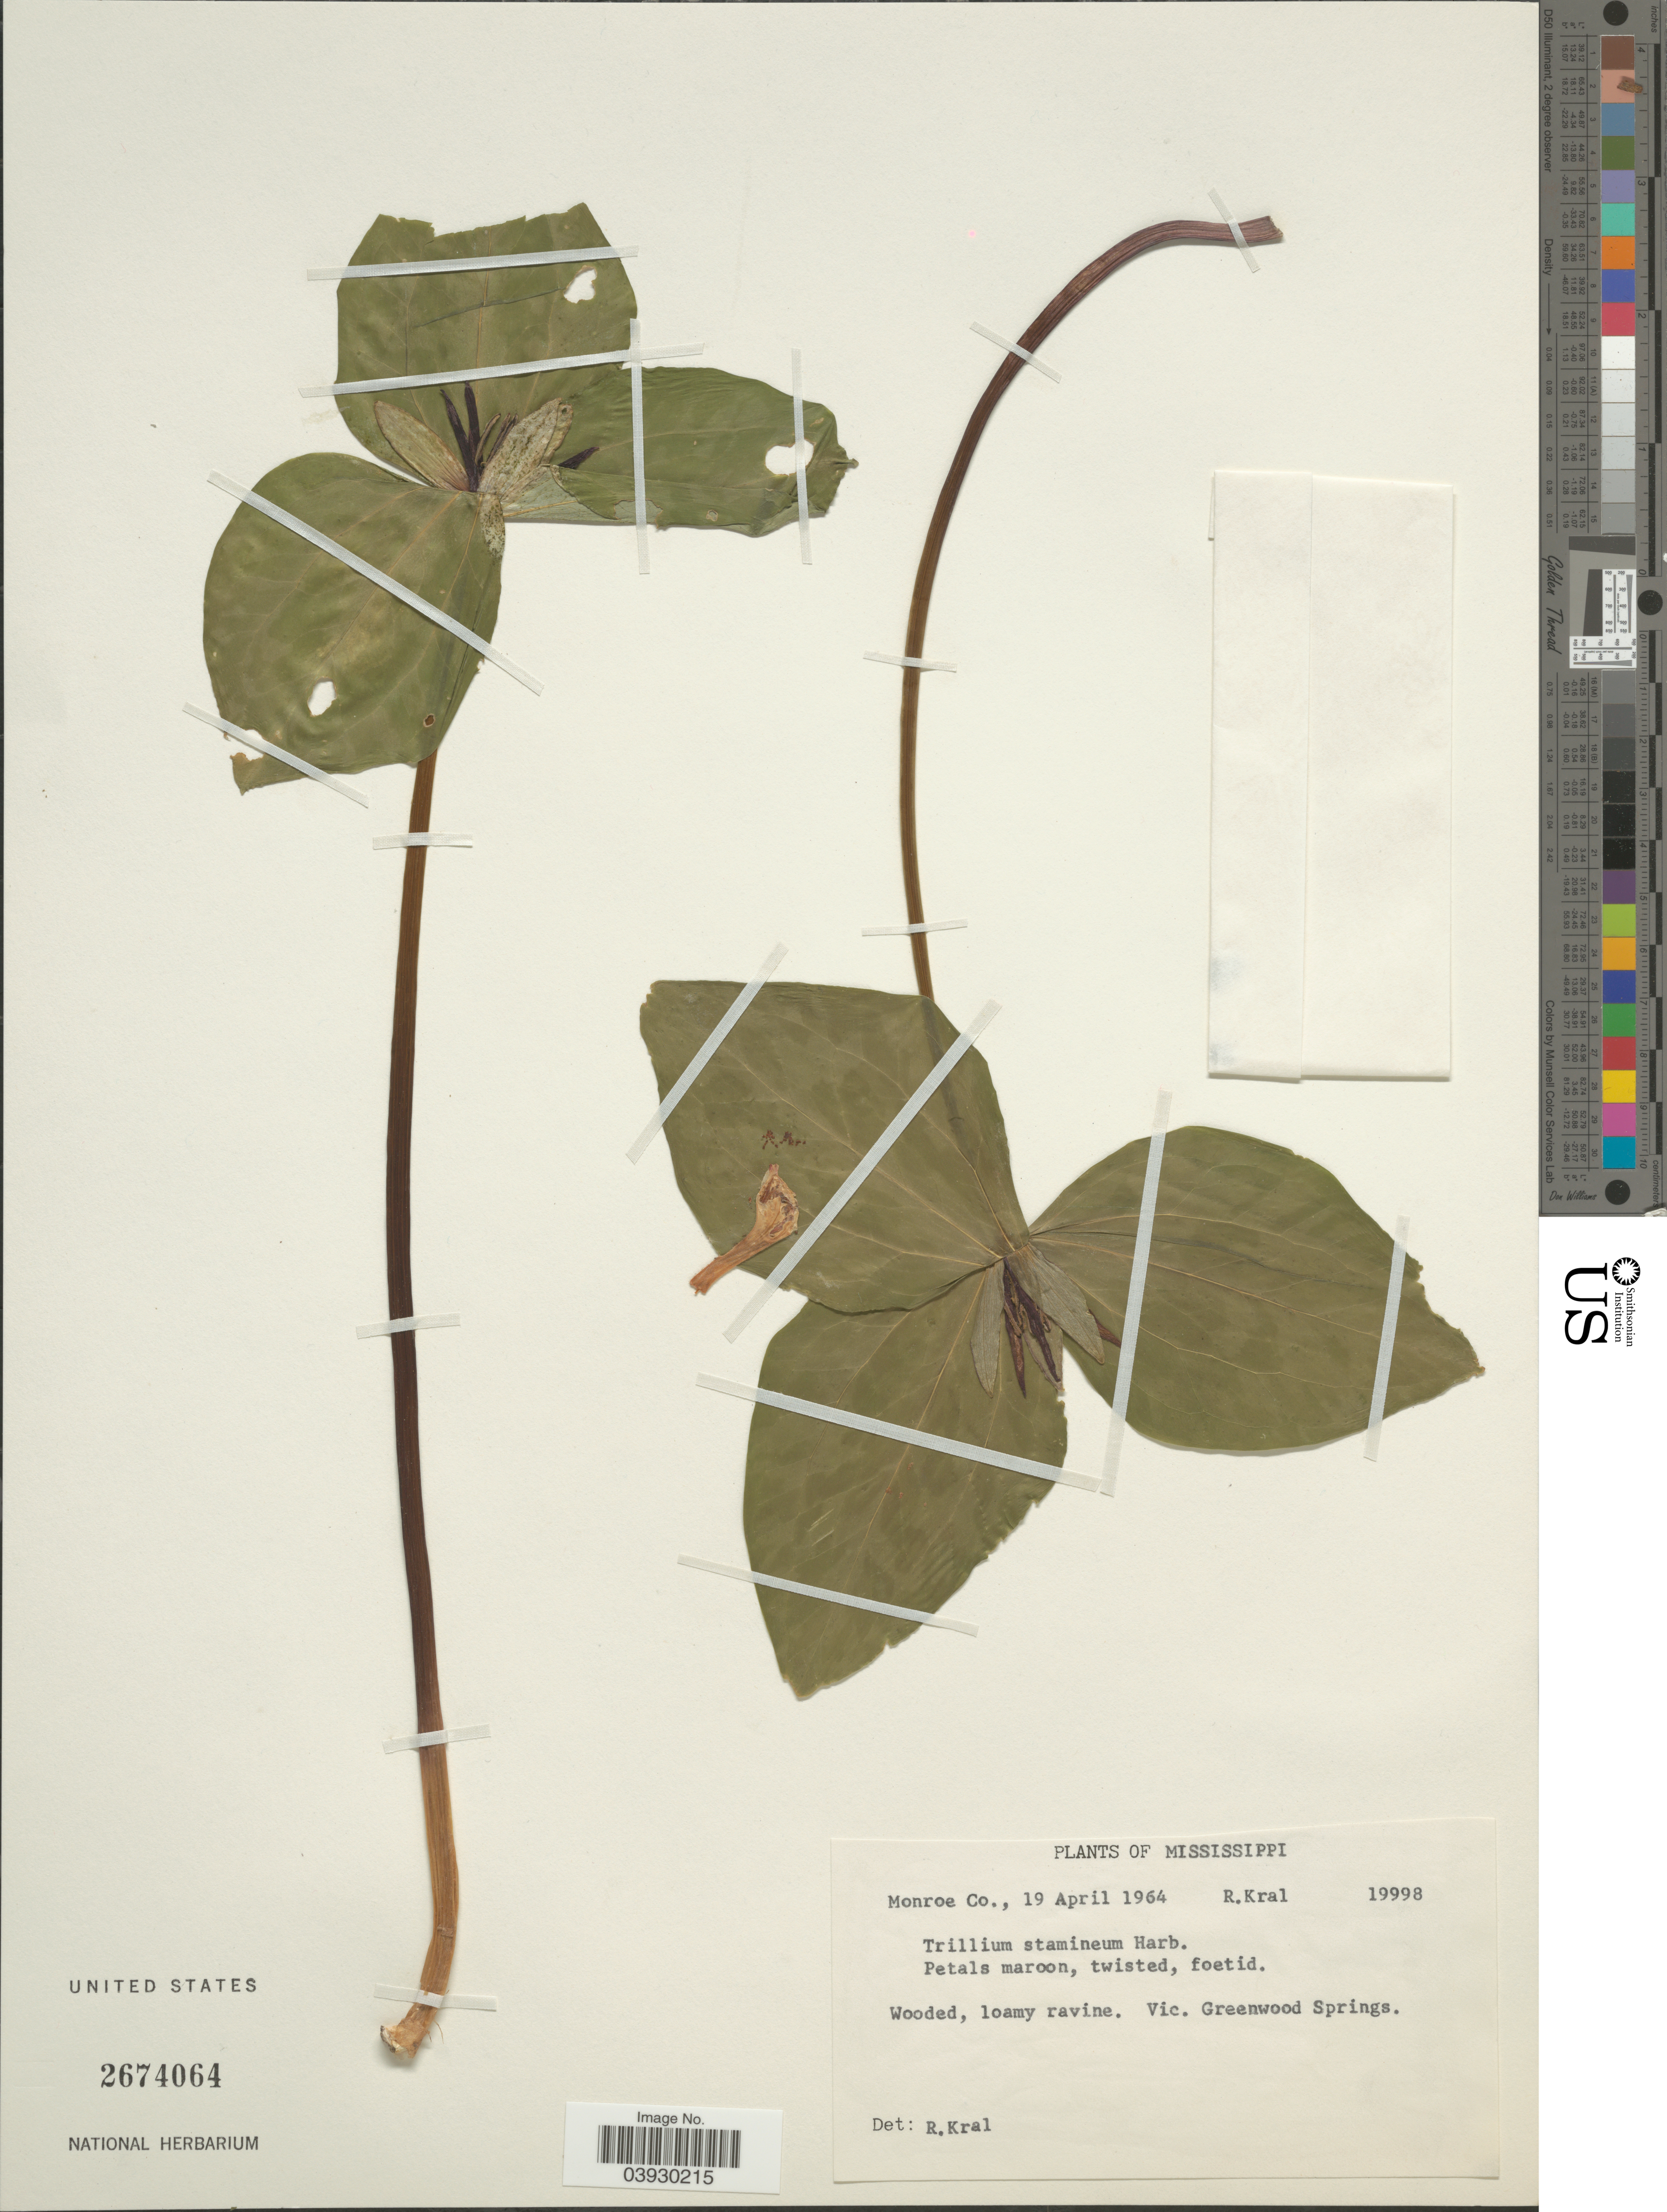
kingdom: Plantae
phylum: Tracheophyta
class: Liliopsida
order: Liliales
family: Melanthiaceae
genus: Trillium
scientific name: Trillium stamineum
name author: Harb.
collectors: R. Kral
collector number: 19998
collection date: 1964-04-19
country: United States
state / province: Mississippi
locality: Monroe Co. Vic. Greenwood Springs.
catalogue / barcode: US 2674064